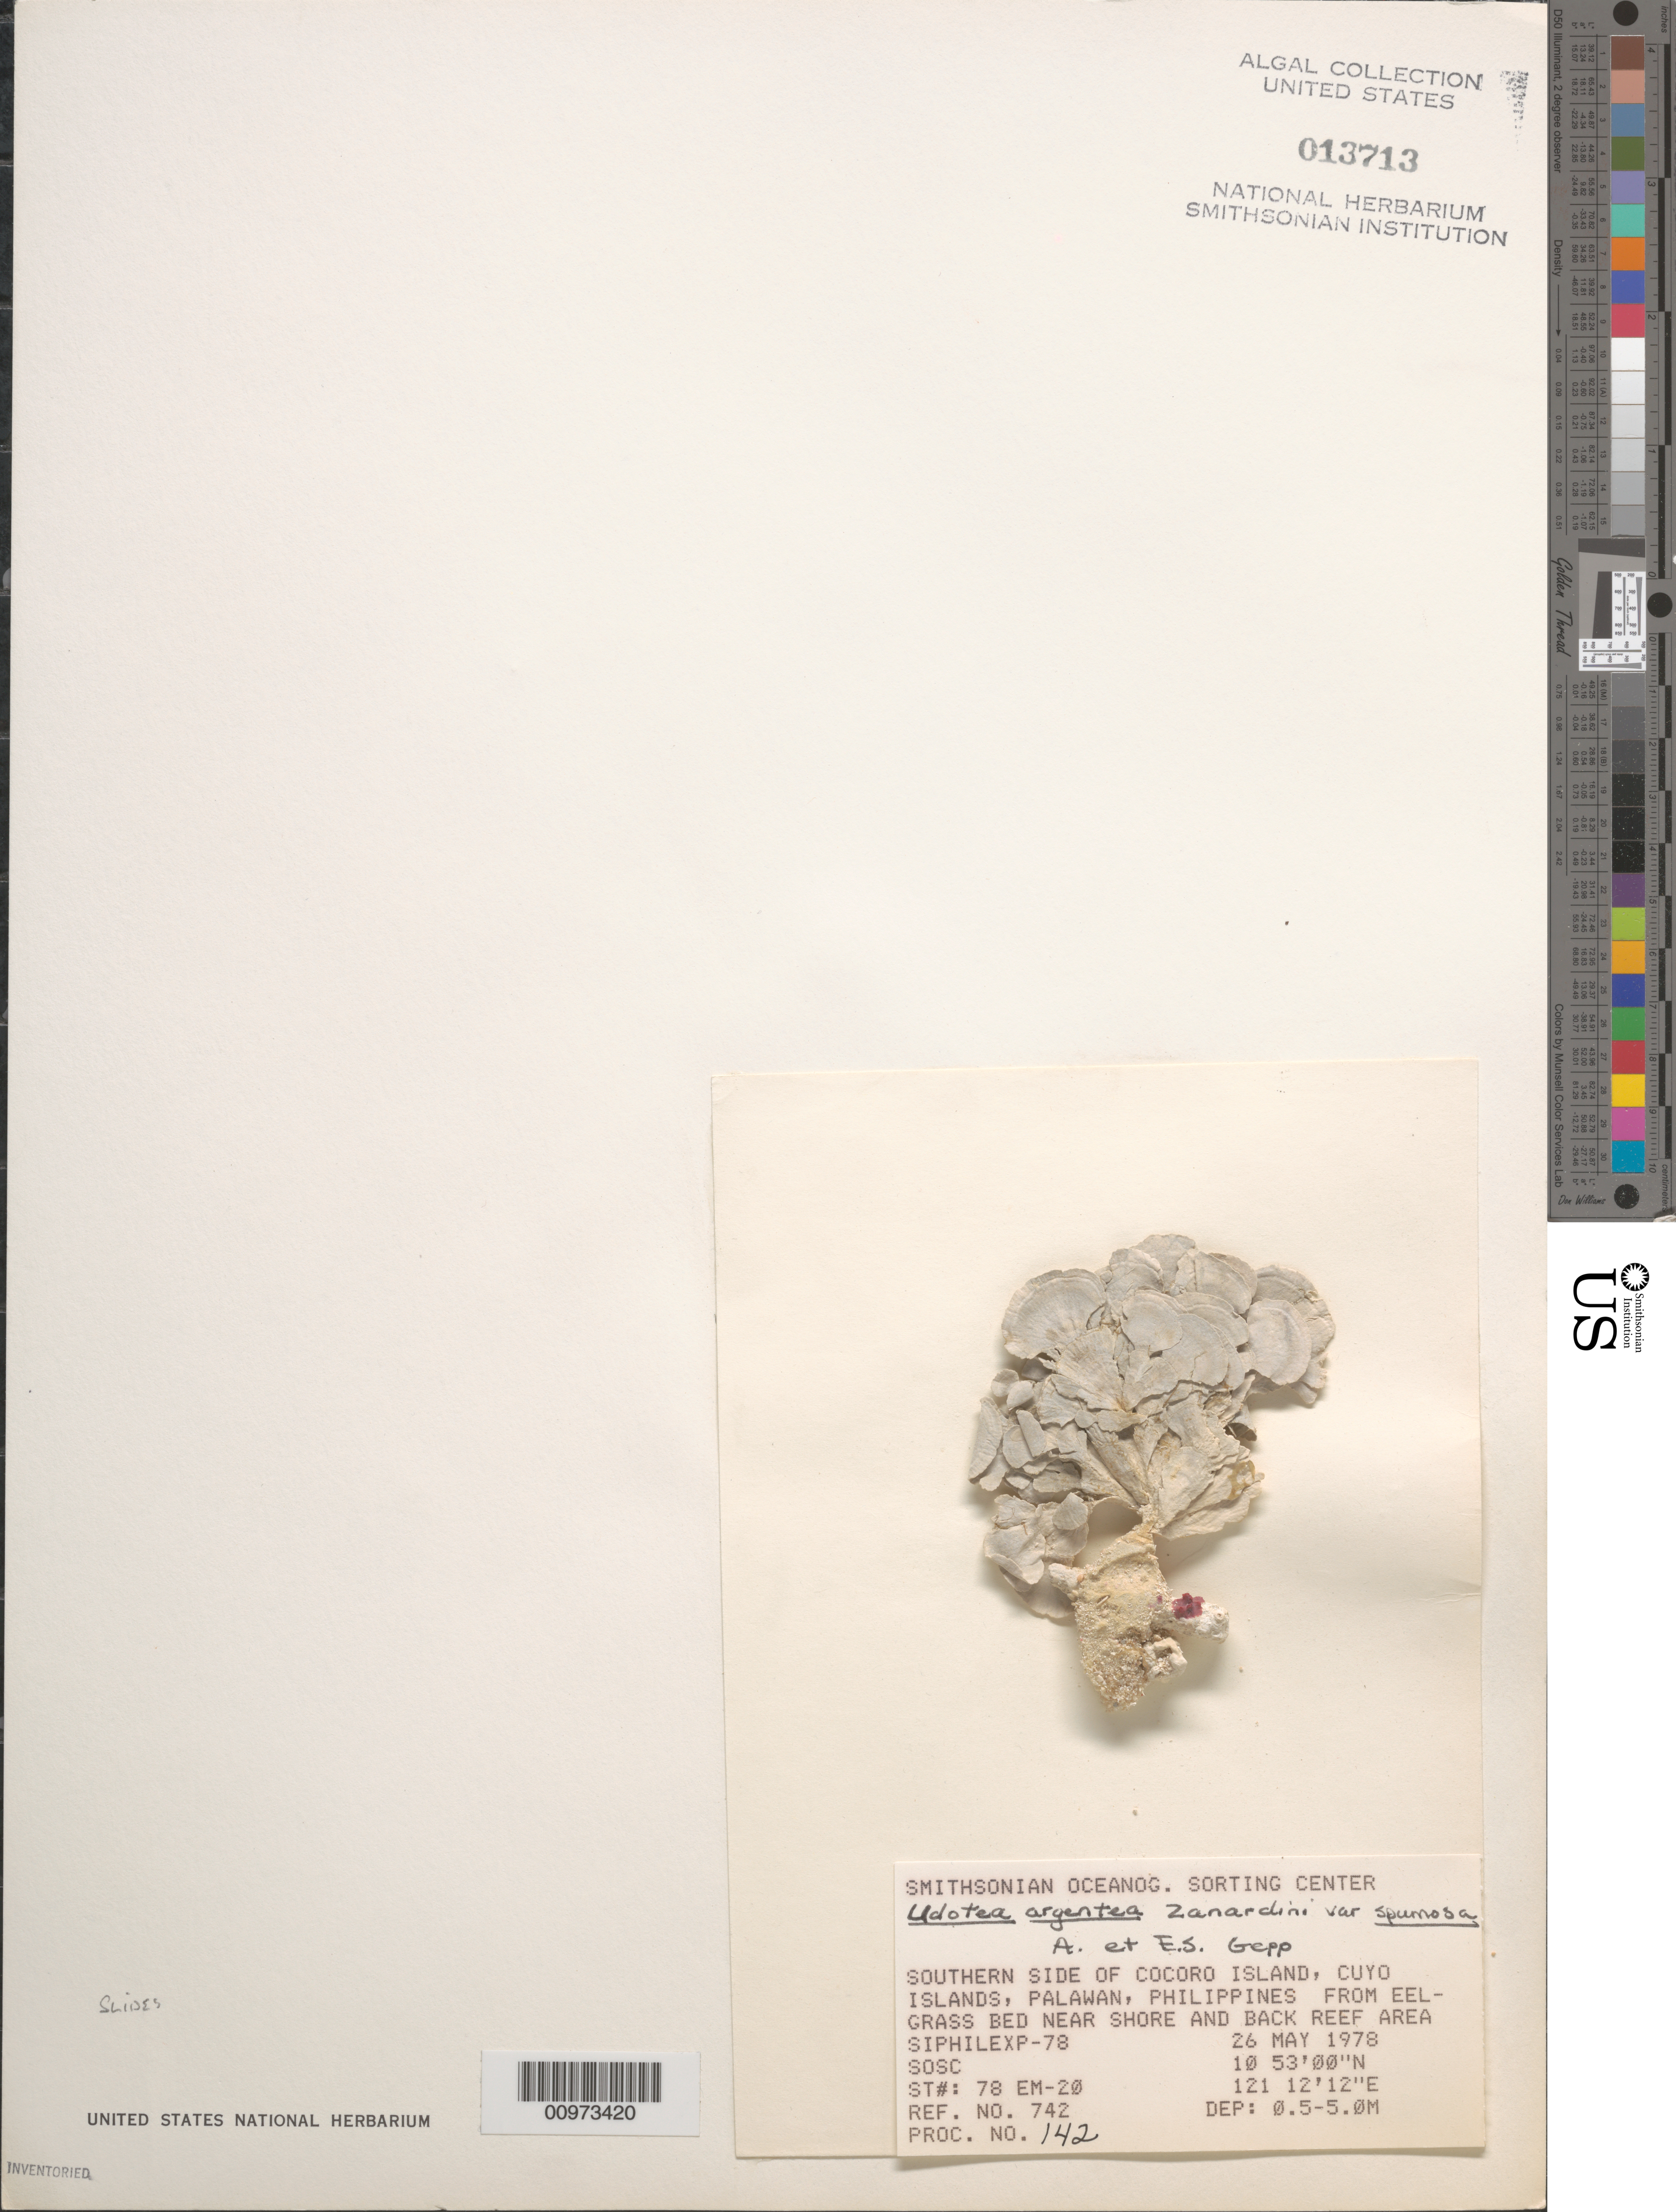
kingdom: Plantae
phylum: Chlorophyta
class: Ulvophyceae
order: Bryopsidales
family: Udoteaceae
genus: Udotea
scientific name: Udotea argentea var. spumosa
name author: A. Gepp & E. Gepp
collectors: SOSC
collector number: Station 78 EM-20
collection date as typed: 26 May 1978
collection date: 1978-05-26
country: Philippines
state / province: Mimaropa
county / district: Palawan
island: Cocoro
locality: Southern side of island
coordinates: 10 53' 00" N, 121 12' 12" E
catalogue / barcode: US 13713